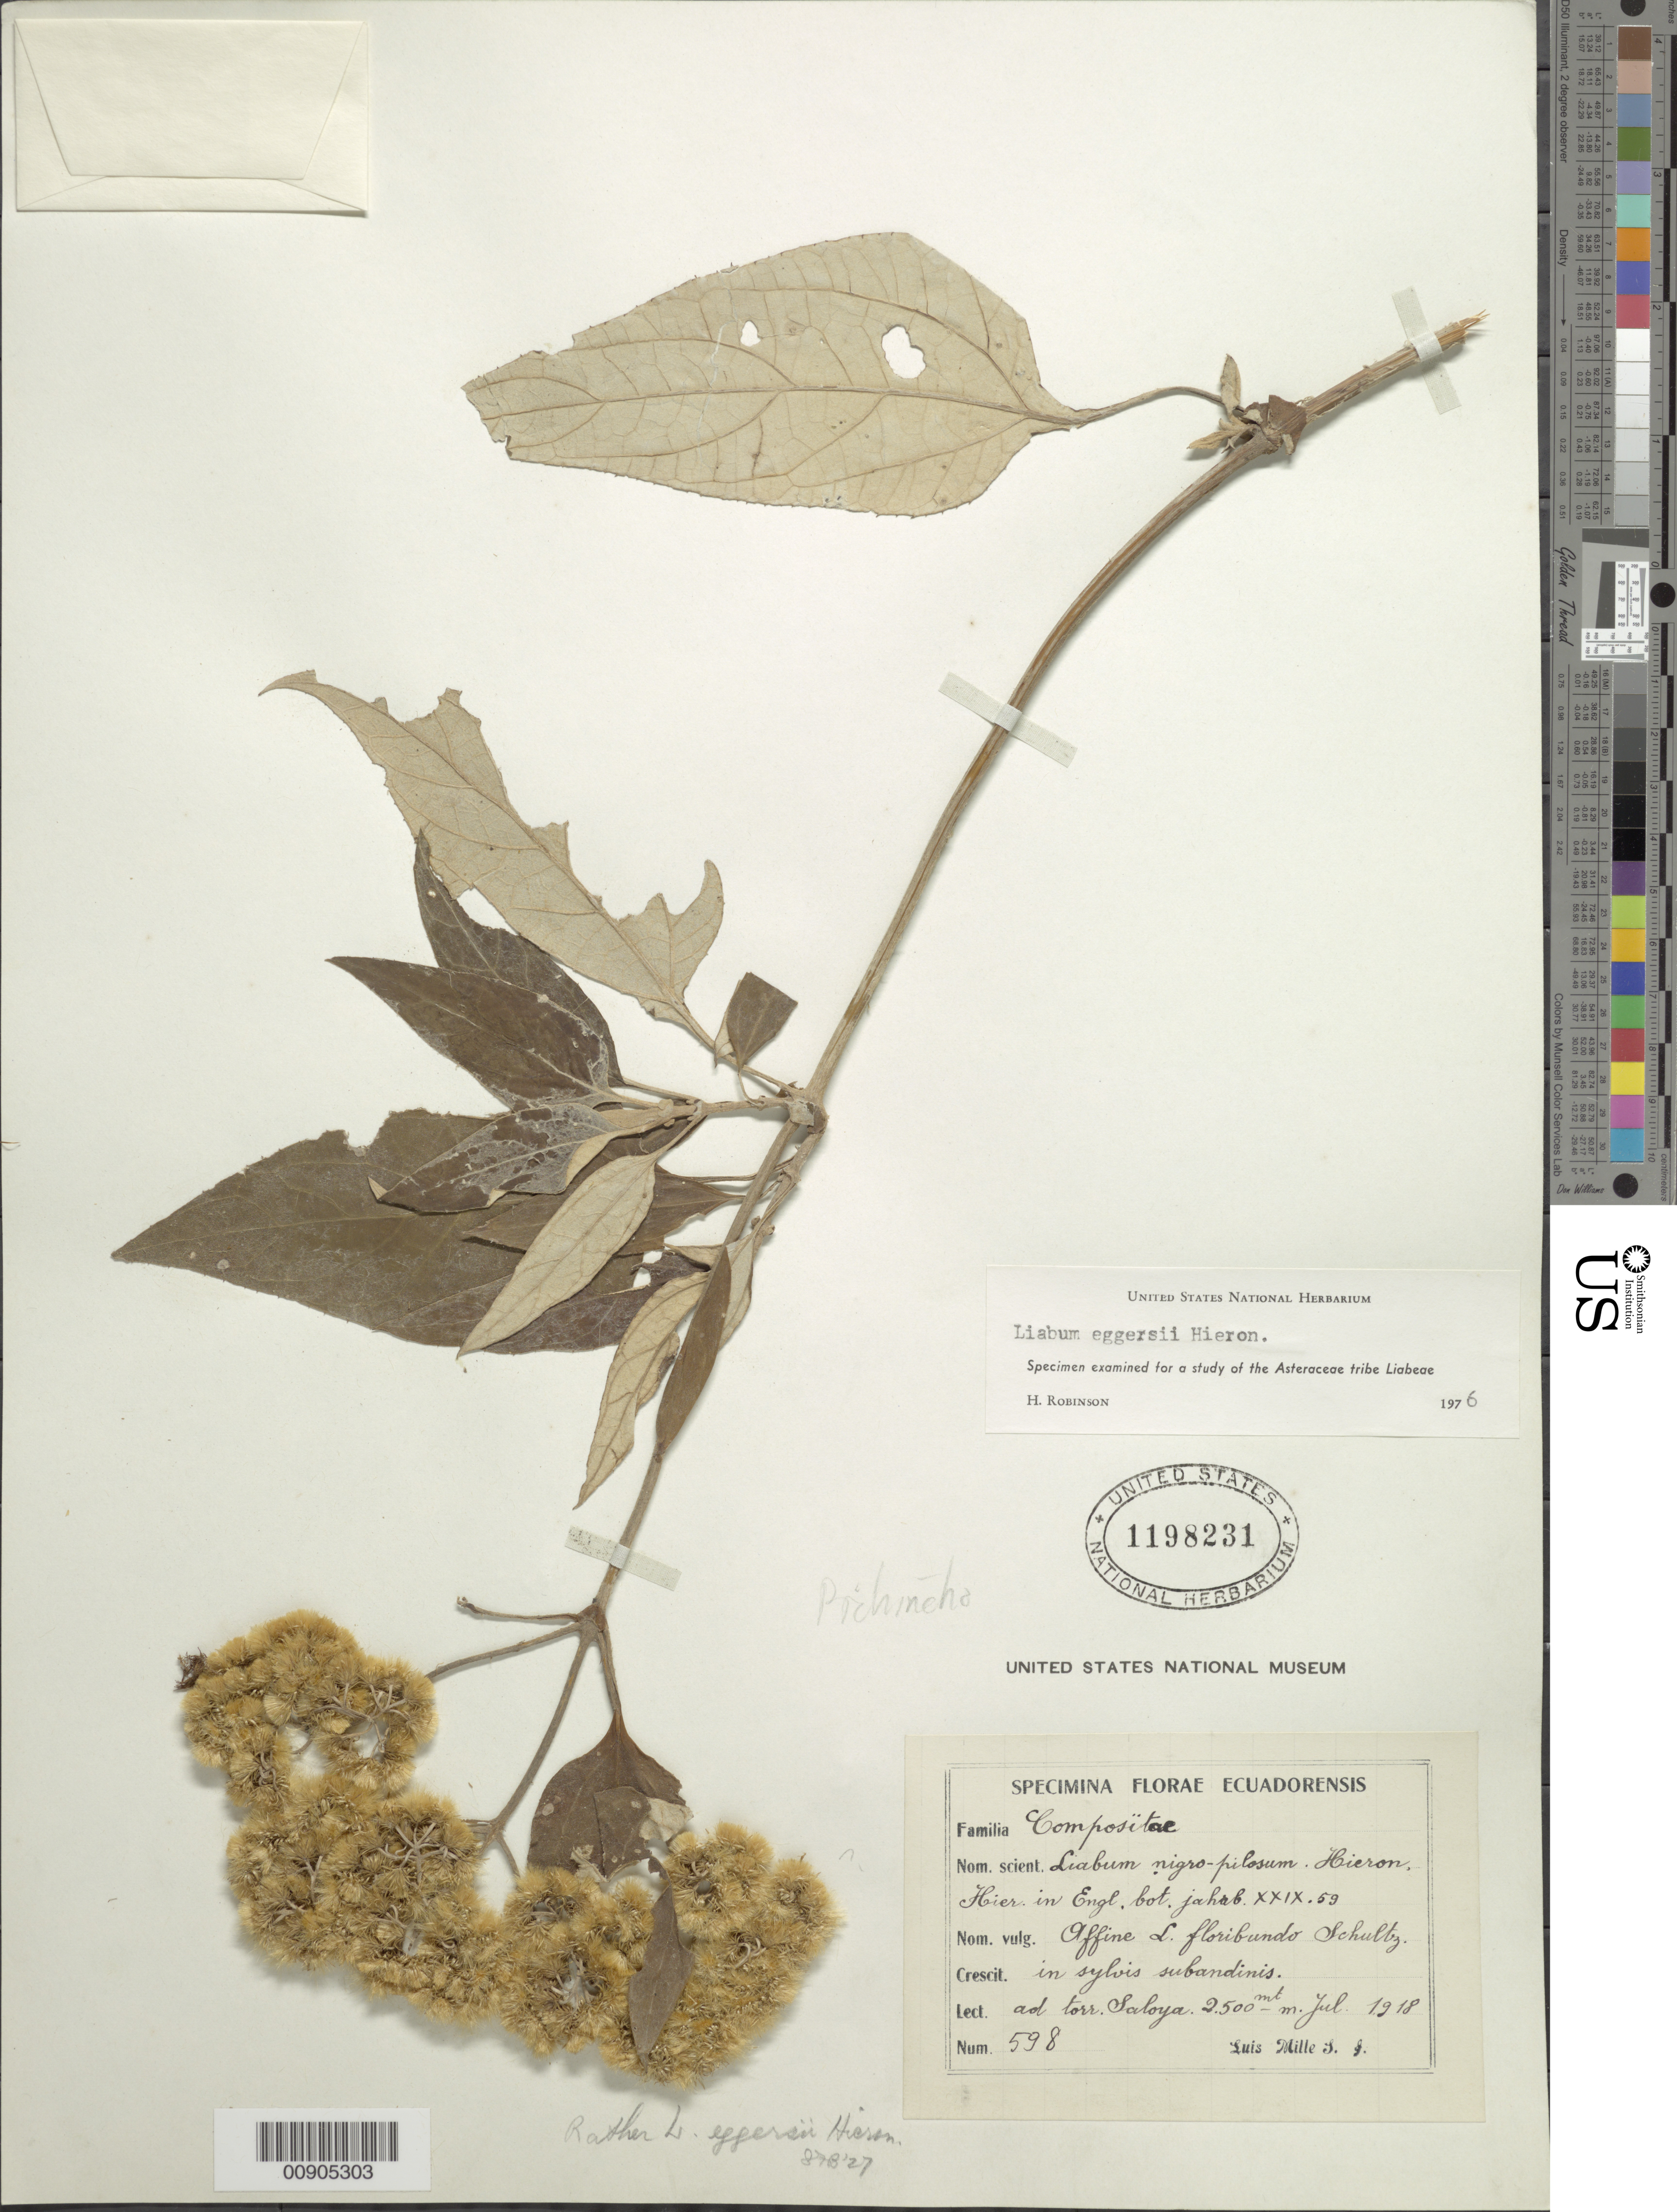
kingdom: Plantae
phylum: Tracheophyta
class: Magnoliopsida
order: Asterales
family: Asteraceae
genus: Liabum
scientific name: Liabum eggersii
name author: Hieron.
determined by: Robinson, Harold E., (US)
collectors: L. Mille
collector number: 598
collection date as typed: July 1918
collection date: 1918-07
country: Ecuador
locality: Saloya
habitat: Sylvis subandinis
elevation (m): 2500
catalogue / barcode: US 1198231